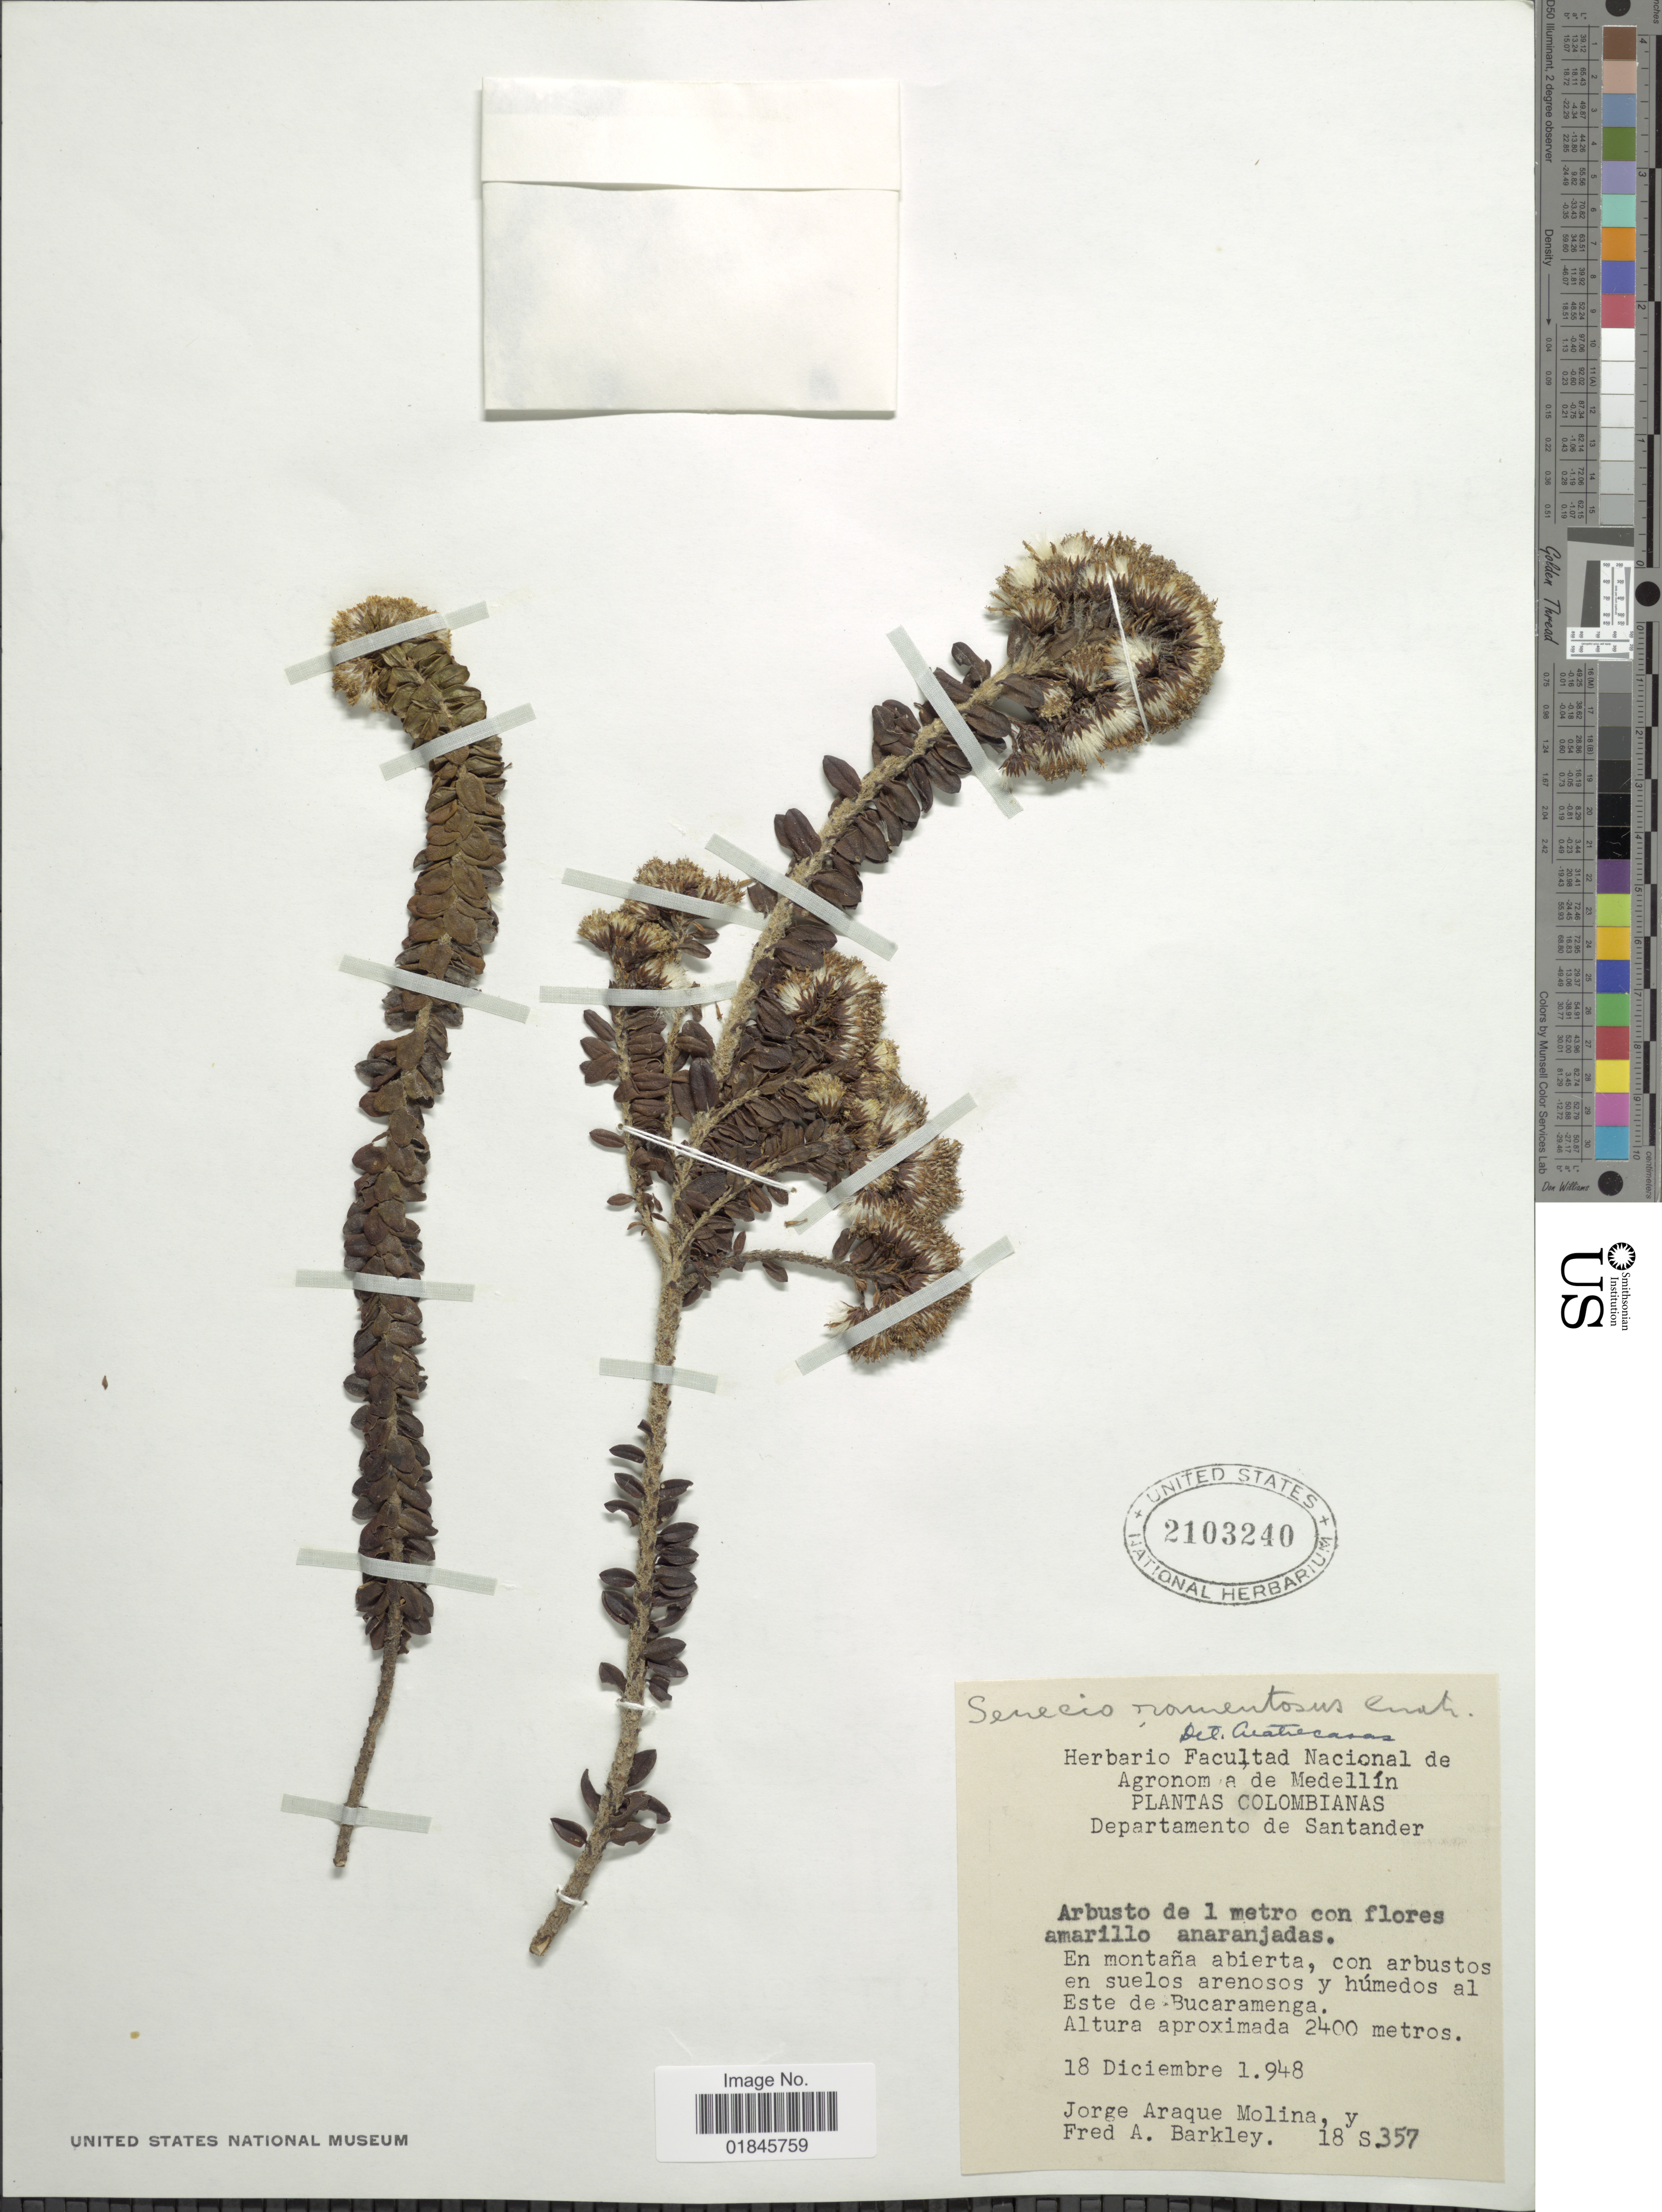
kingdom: Plantae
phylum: Tracheophyta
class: Magnoliopsida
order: Asterales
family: Asteraceae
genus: Pentacalia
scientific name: Pentacalia ramentosa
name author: (Cuatrec.) Cuatrec.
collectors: J. Araque Molina & F. A. Barkley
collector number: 18S357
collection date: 1948-12-18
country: Colombia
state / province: Santander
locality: Departamento de Santander. En montaña abierta, con arbustos en suelos arenosos y húmedos al Este de Bucaramenga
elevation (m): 2400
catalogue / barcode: US 2103240